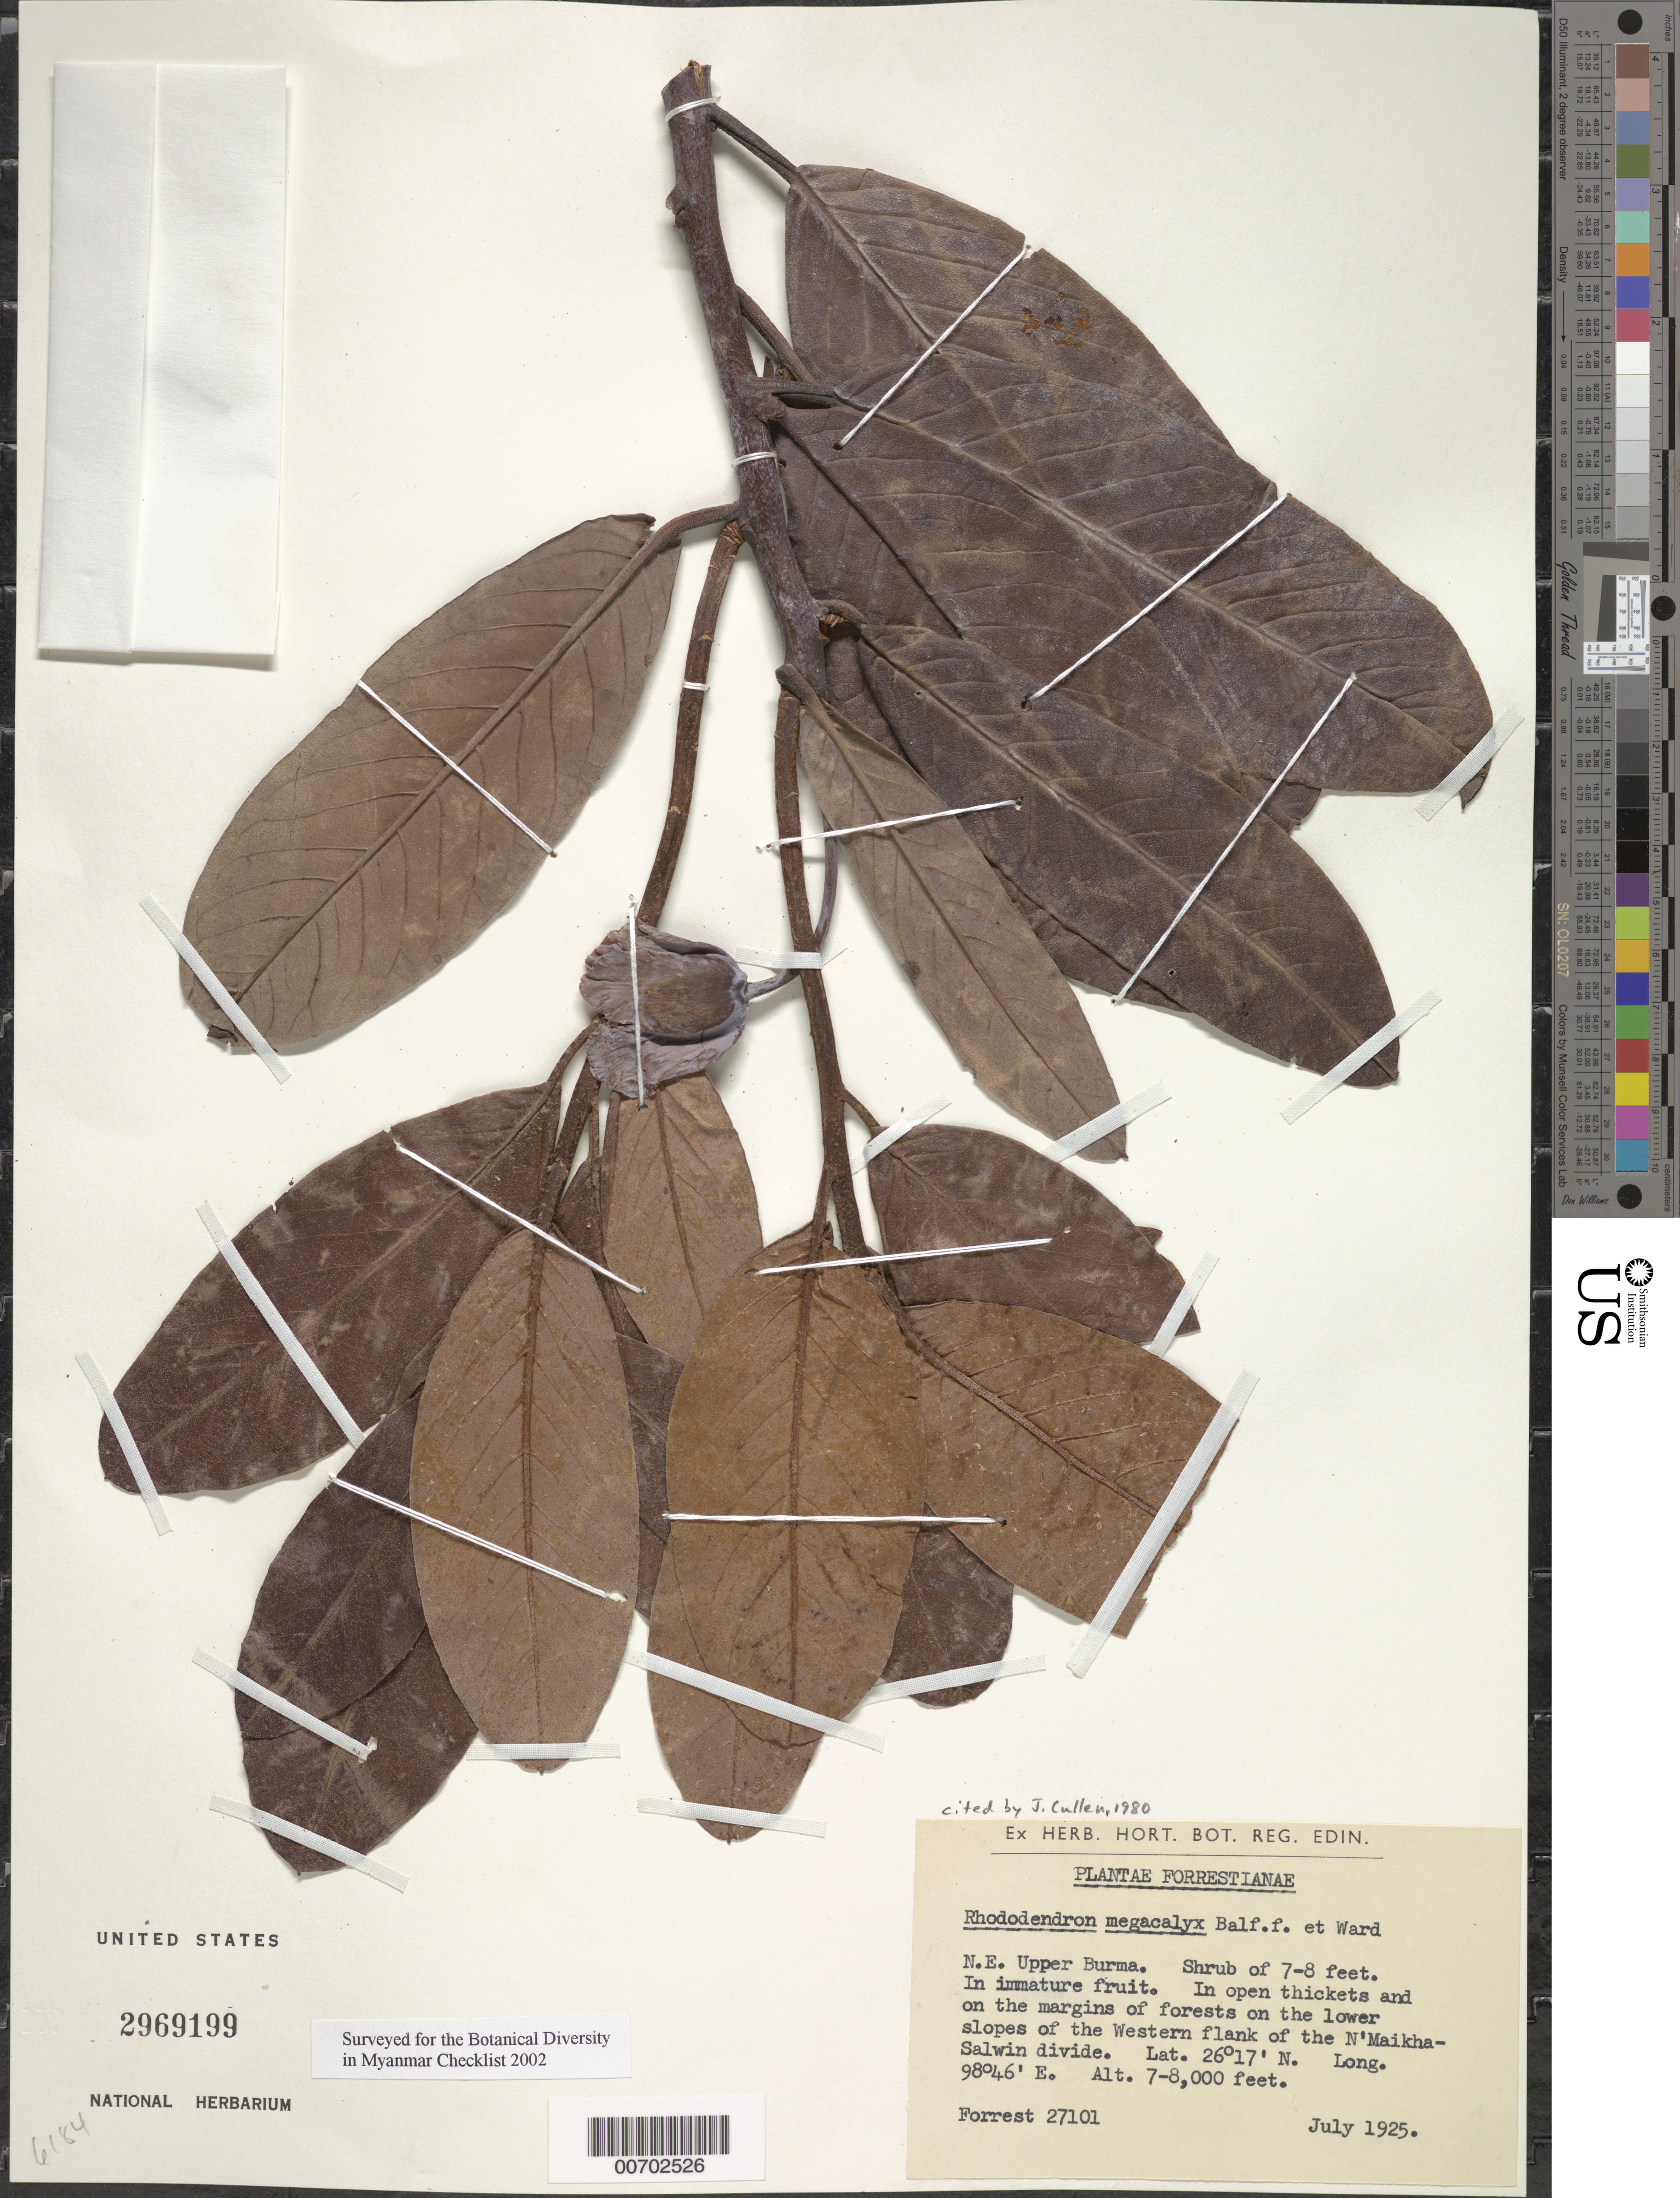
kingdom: Plantae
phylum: Tracheophyta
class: Magnoliopsida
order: Ericales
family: Ericaceae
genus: Rhododendron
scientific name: Rhododendron megacalyx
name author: Balf. f. & Ward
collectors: G. Forrest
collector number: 27101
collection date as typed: Jul 1925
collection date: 1925-07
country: Myanmar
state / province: Kachin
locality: N'Maikha-Salwin Divide, W flank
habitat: In open thickets and forest margins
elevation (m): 2134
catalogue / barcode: US 2969199